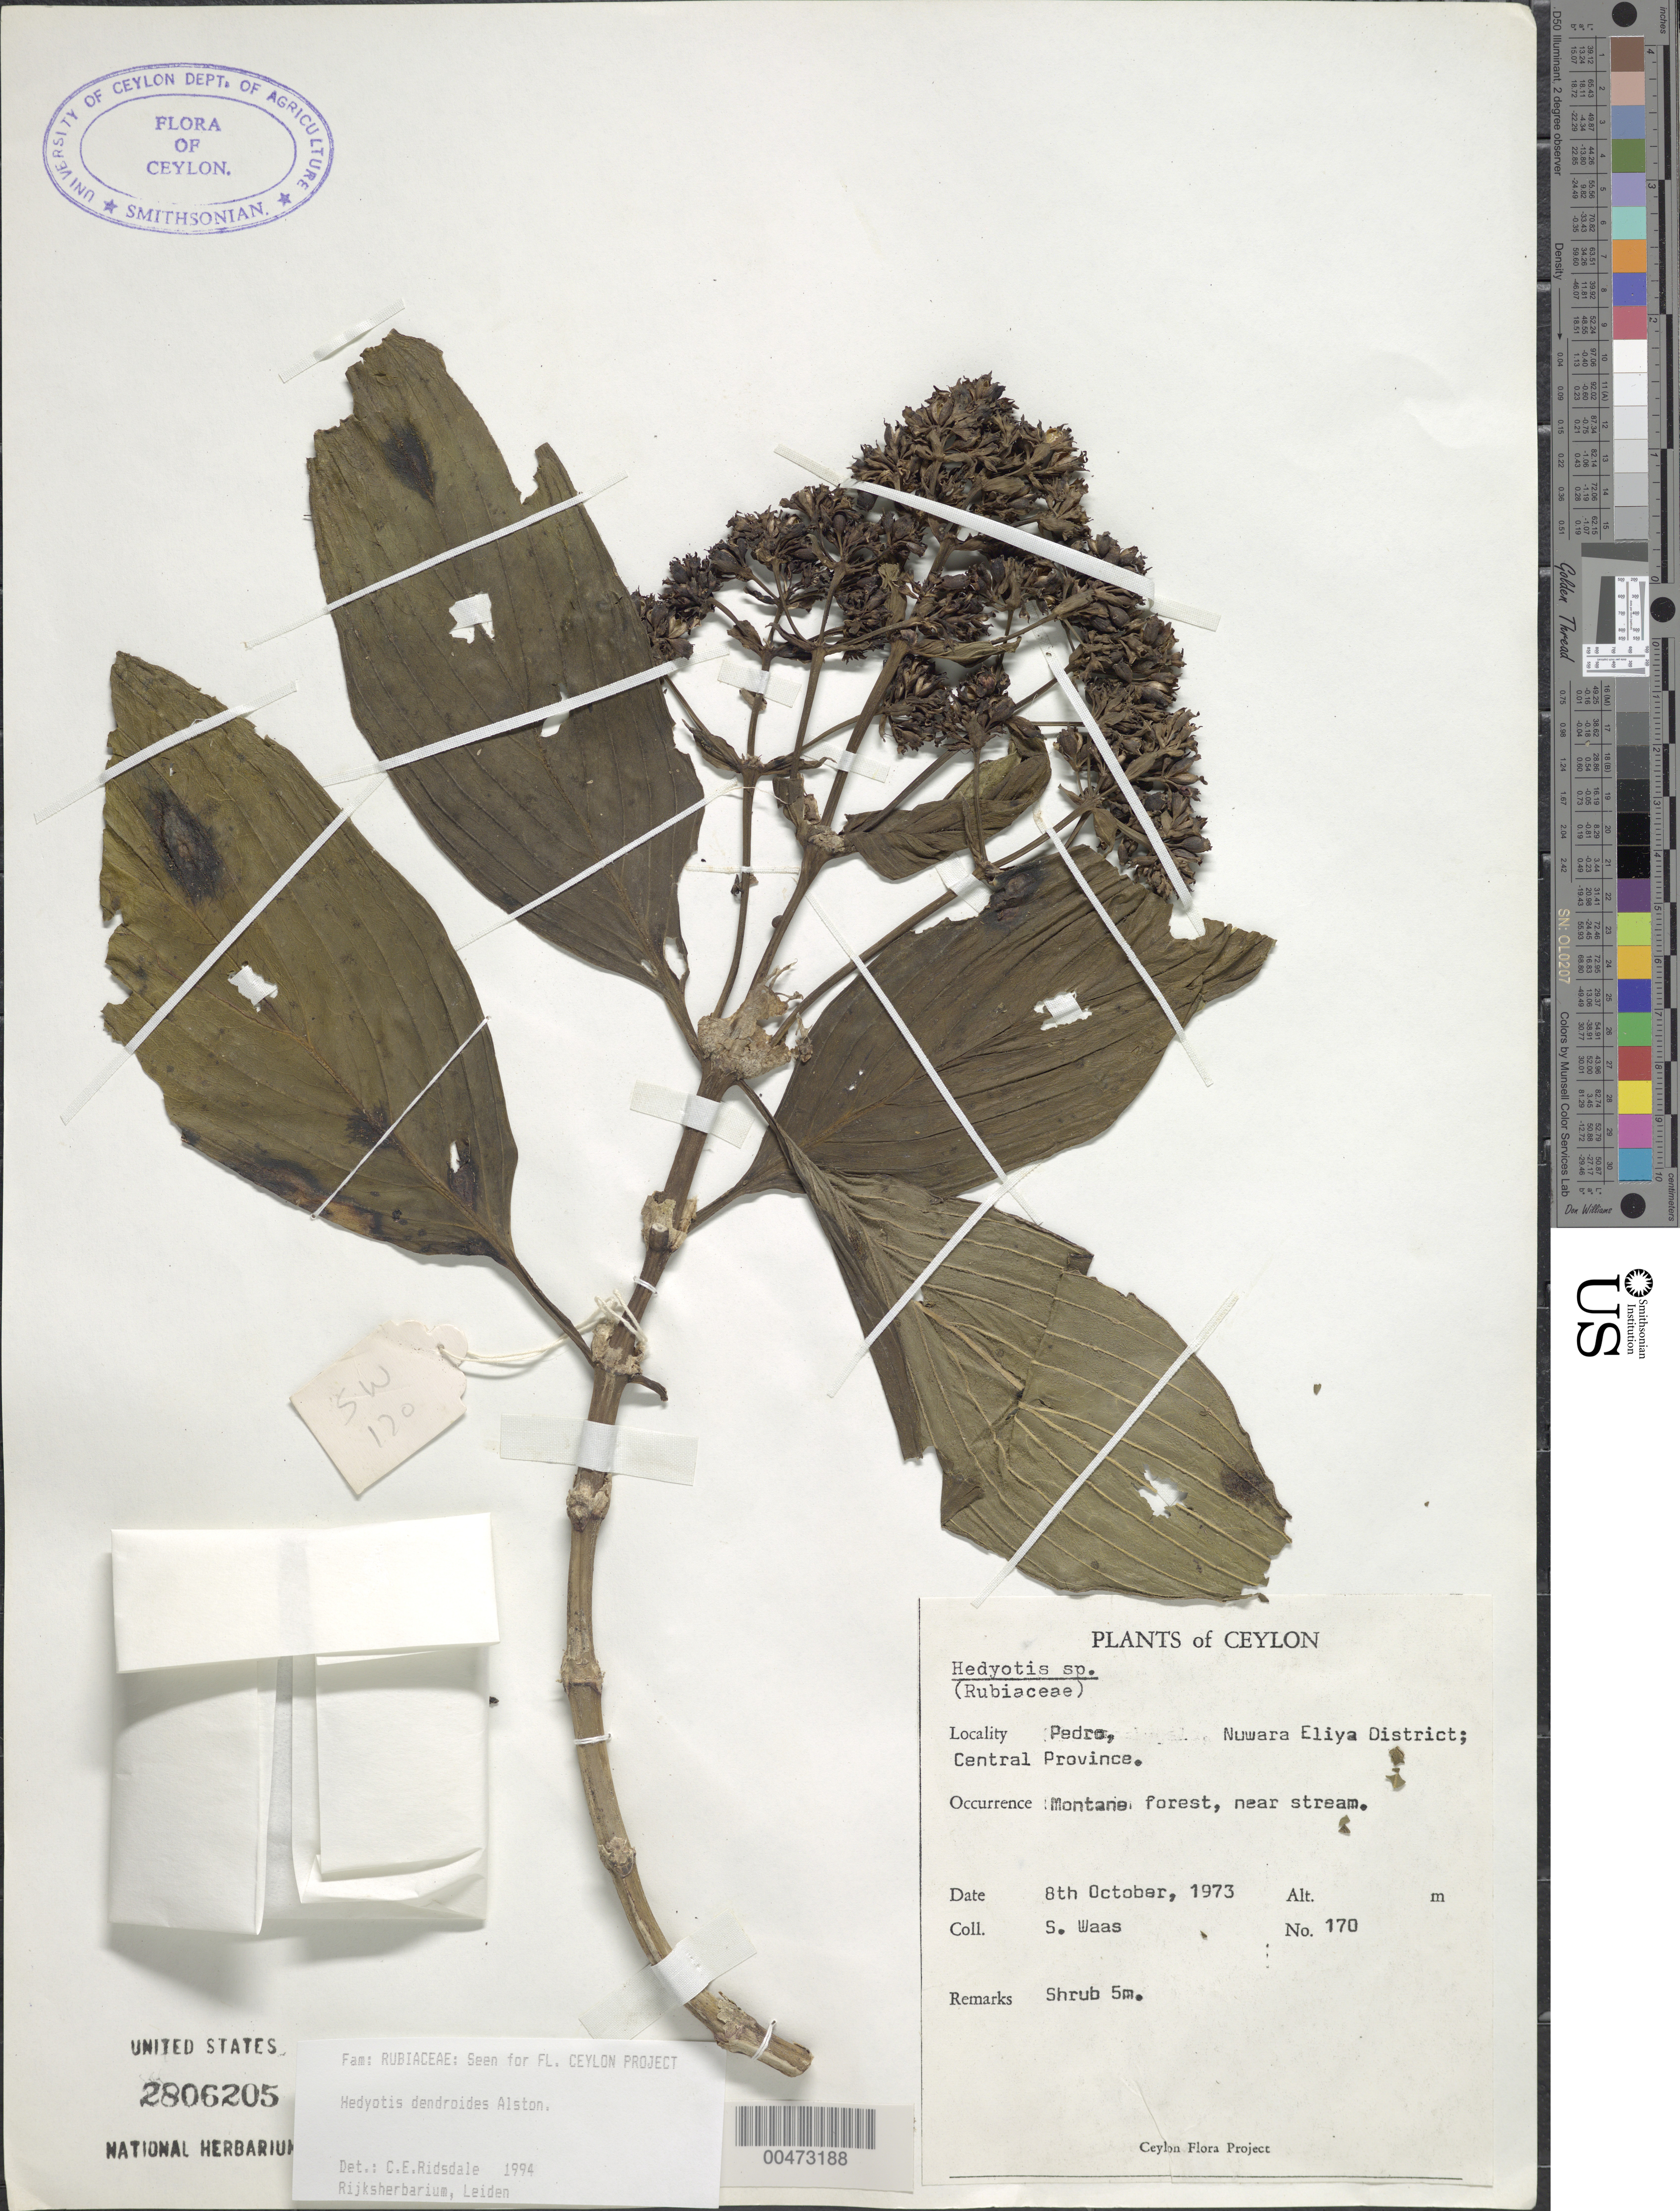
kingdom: Plantae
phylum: Tracheophyta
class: Magnoliopsida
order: Gentianales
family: Rubiaceae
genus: Hedyotis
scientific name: Hedyotis dendroides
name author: Alston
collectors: S. Waas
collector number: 170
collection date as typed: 08 Oct 1973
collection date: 1973-10-08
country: Sri Lanka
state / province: Central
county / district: Nuwara Eliya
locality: Pedro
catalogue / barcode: US 2806205